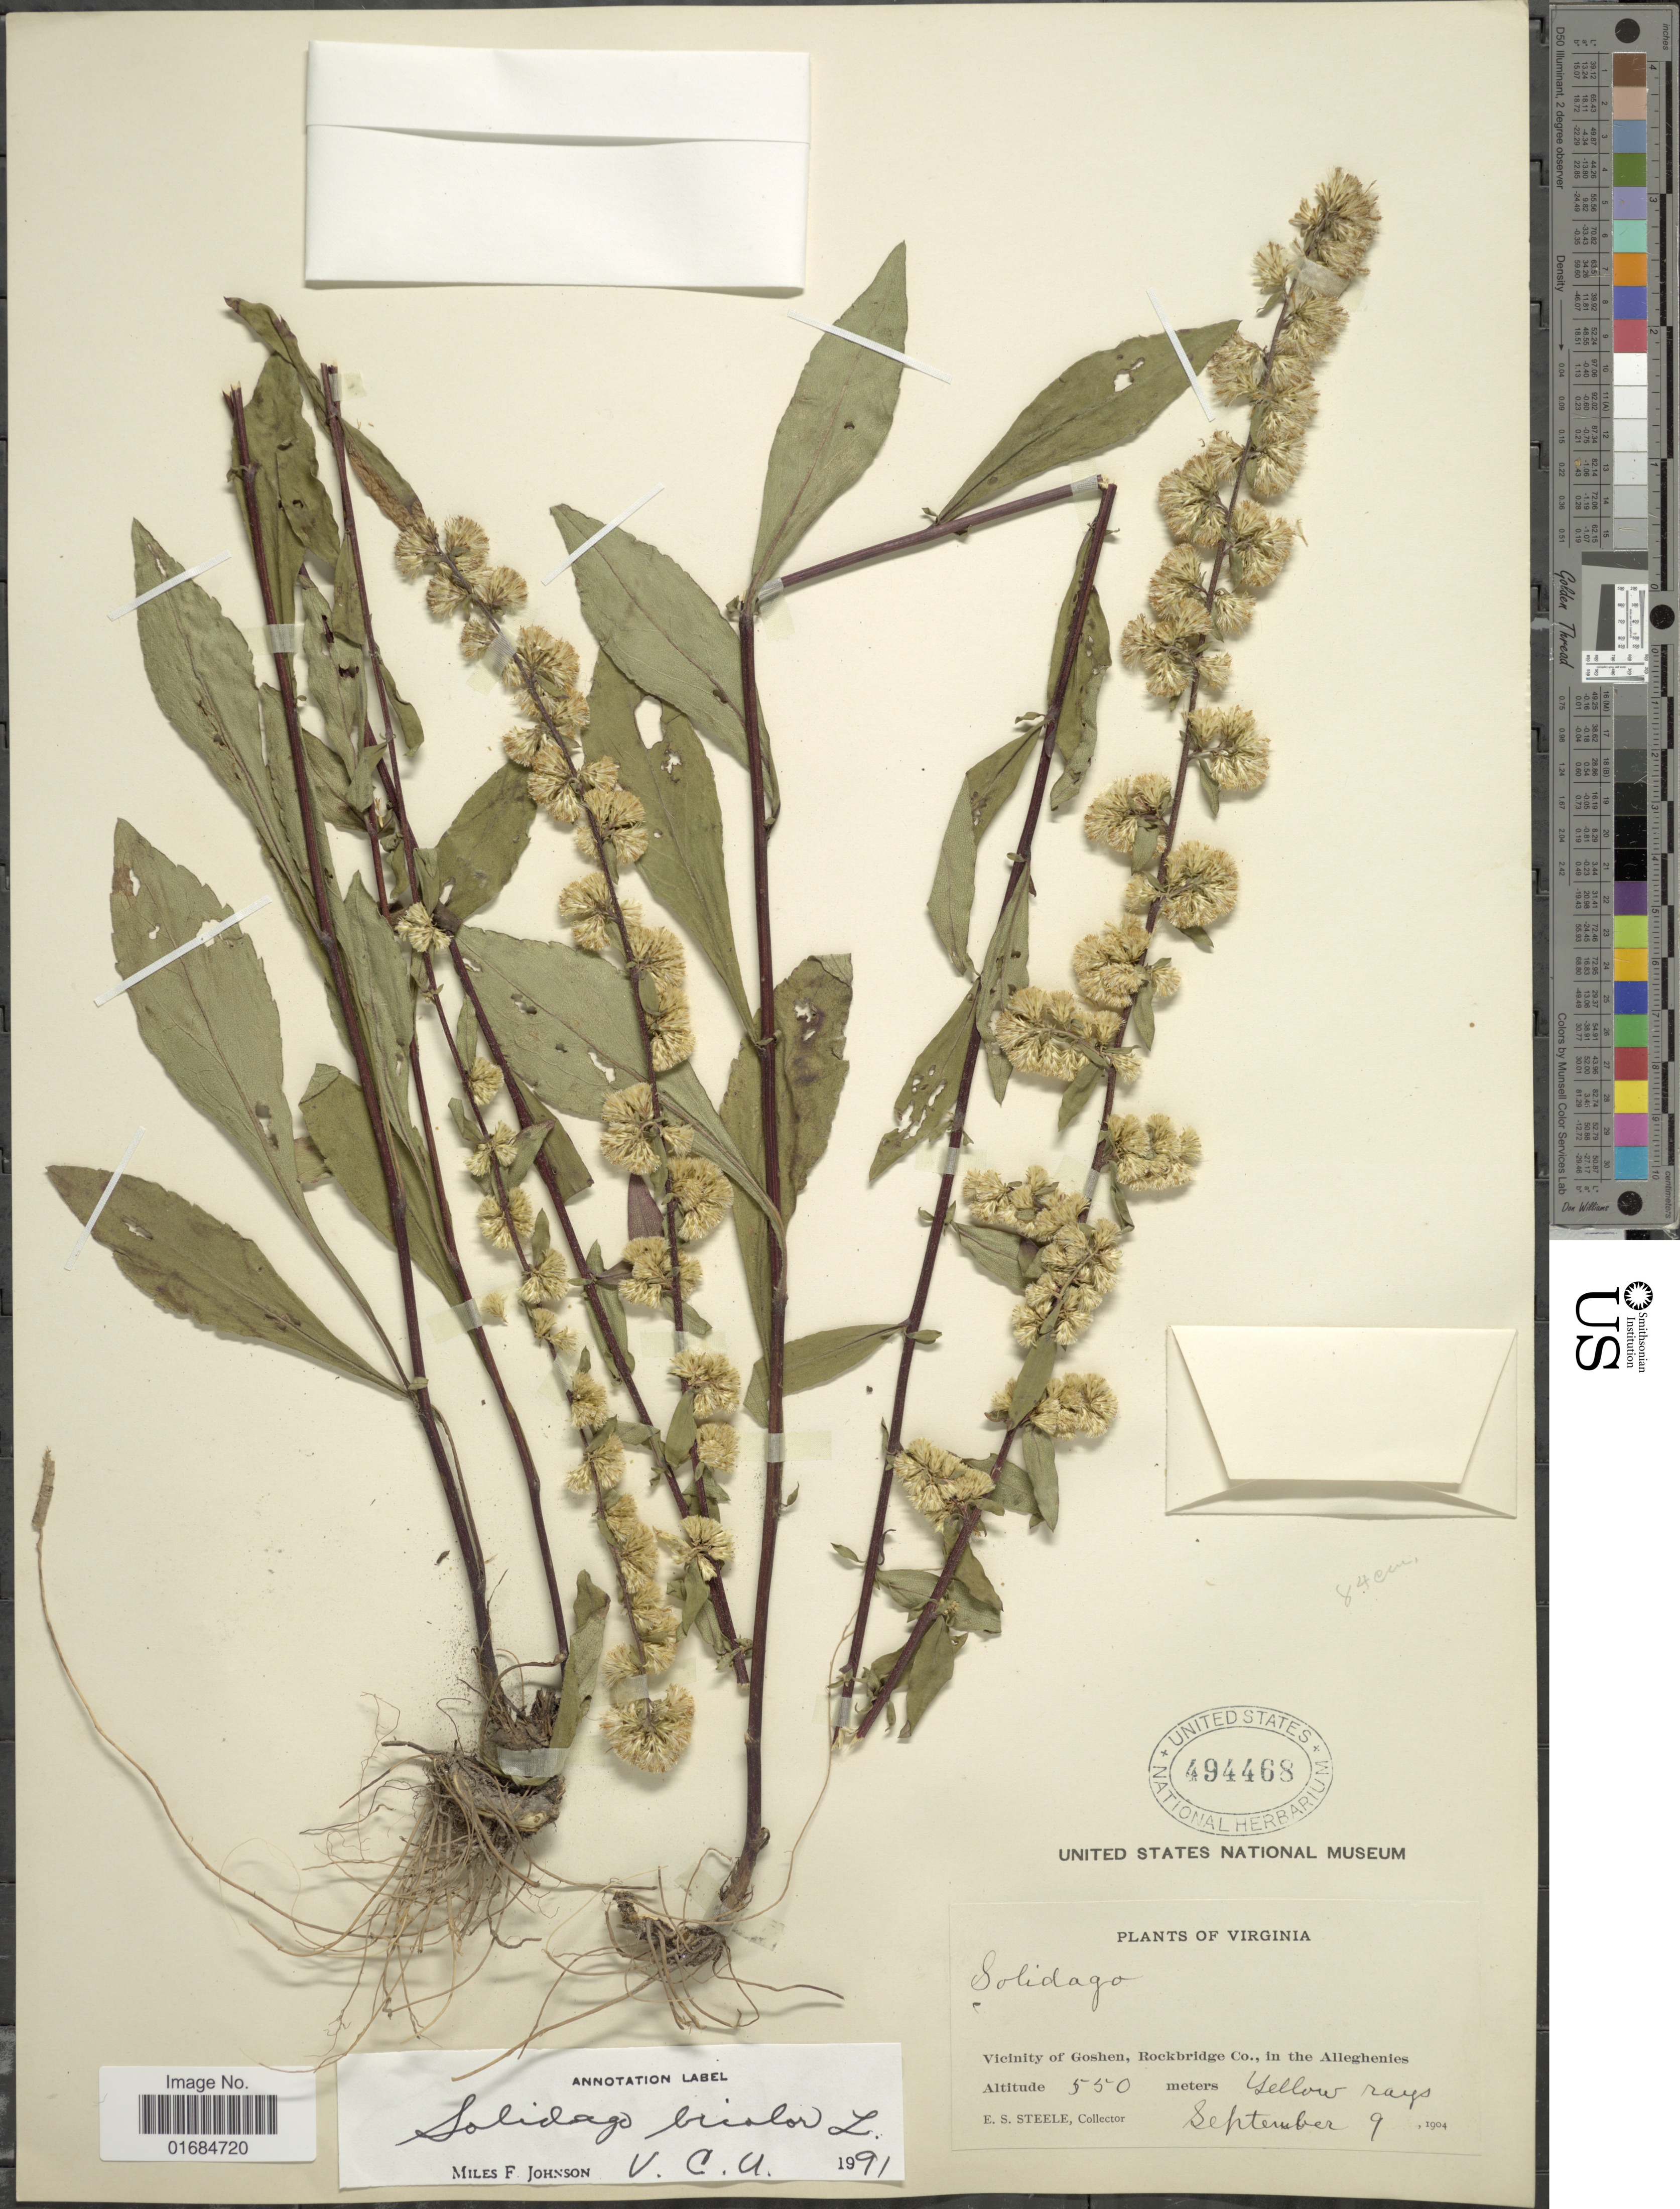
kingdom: Plantae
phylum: Tracheophyta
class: Magnoliopsida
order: Asterales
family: Asteraceae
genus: Solidago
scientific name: Solidago bicolor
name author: L.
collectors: E. Steele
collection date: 1904-09-09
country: United States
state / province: Virginia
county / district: Rockbridge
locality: Vicinity of Goshen, Rockbridge Co., in the Allegheny.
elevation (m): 550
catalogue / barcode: US 494468